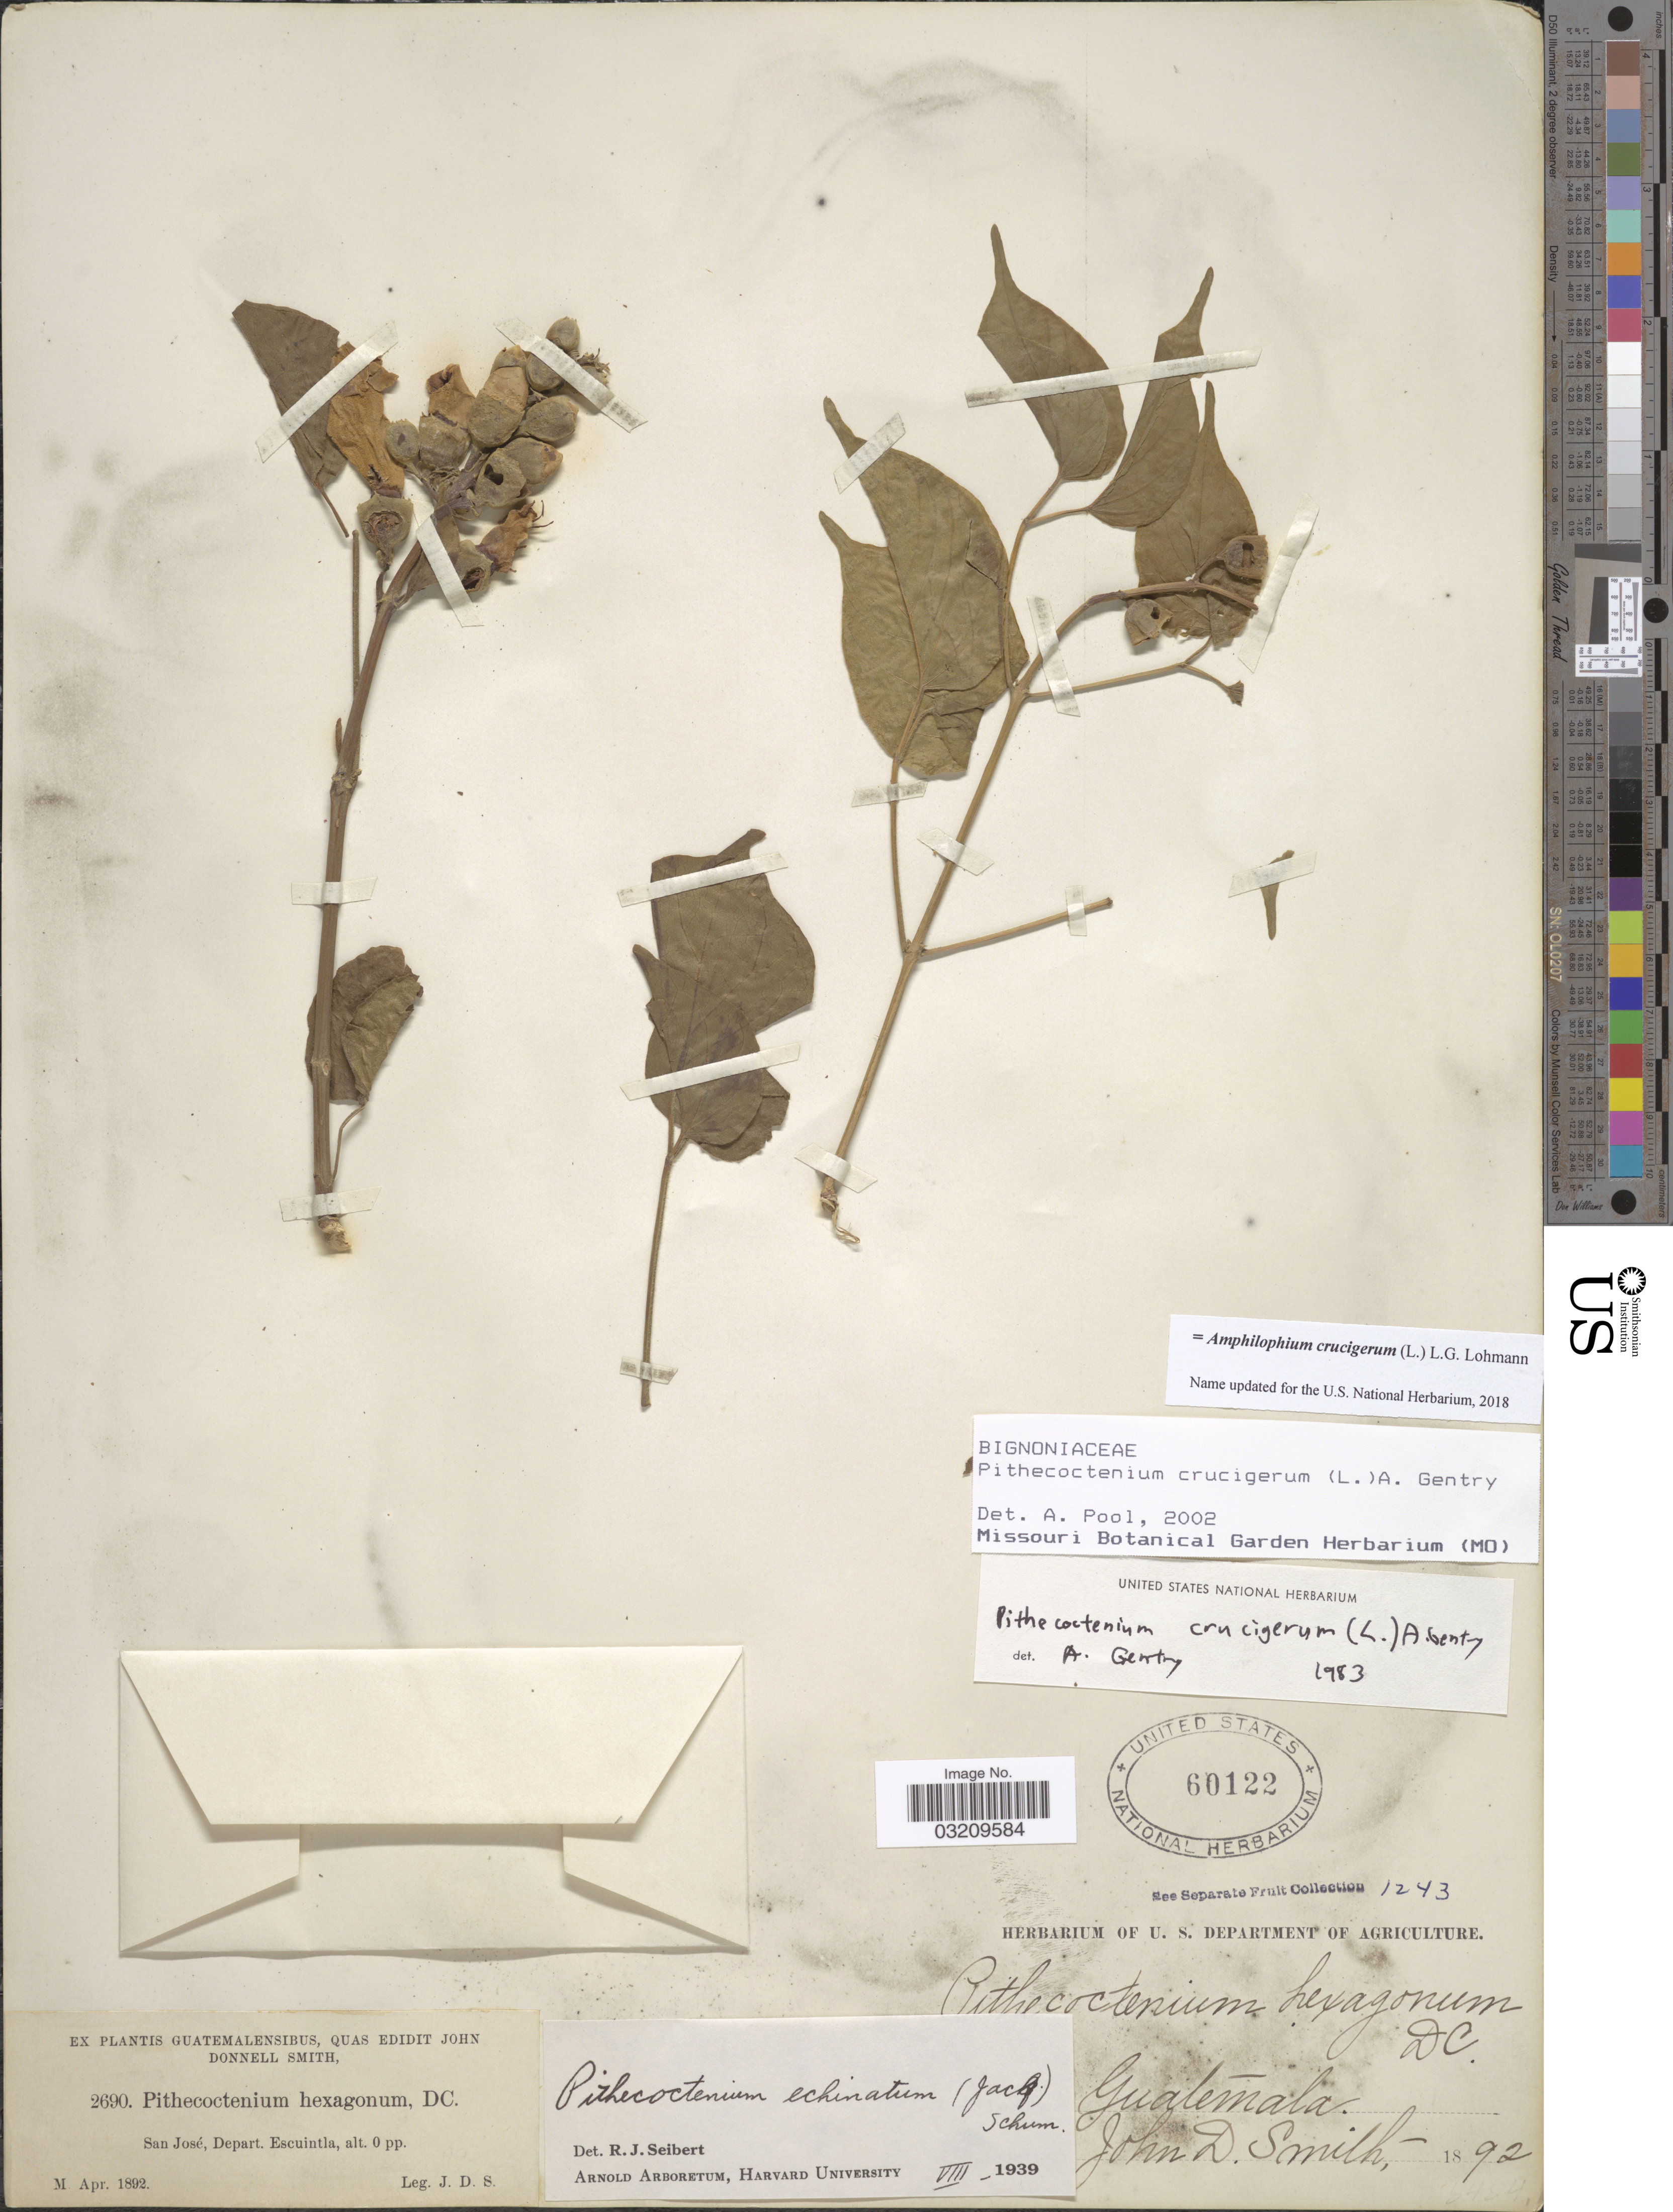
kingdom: Plantae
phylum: Tracheophyta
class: Magnoliopsida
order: Lamiales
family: Bignoniaceae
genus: Amphilophium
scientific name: Amphilophium crucigerum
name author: (L.) L.G. Lohmann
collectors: J. Donnell Smith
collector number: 2690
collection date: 1892-04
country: Guatemala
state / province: Escuintla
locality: San José, Depart. Escuintla.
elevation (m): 0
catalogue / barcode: US 60122